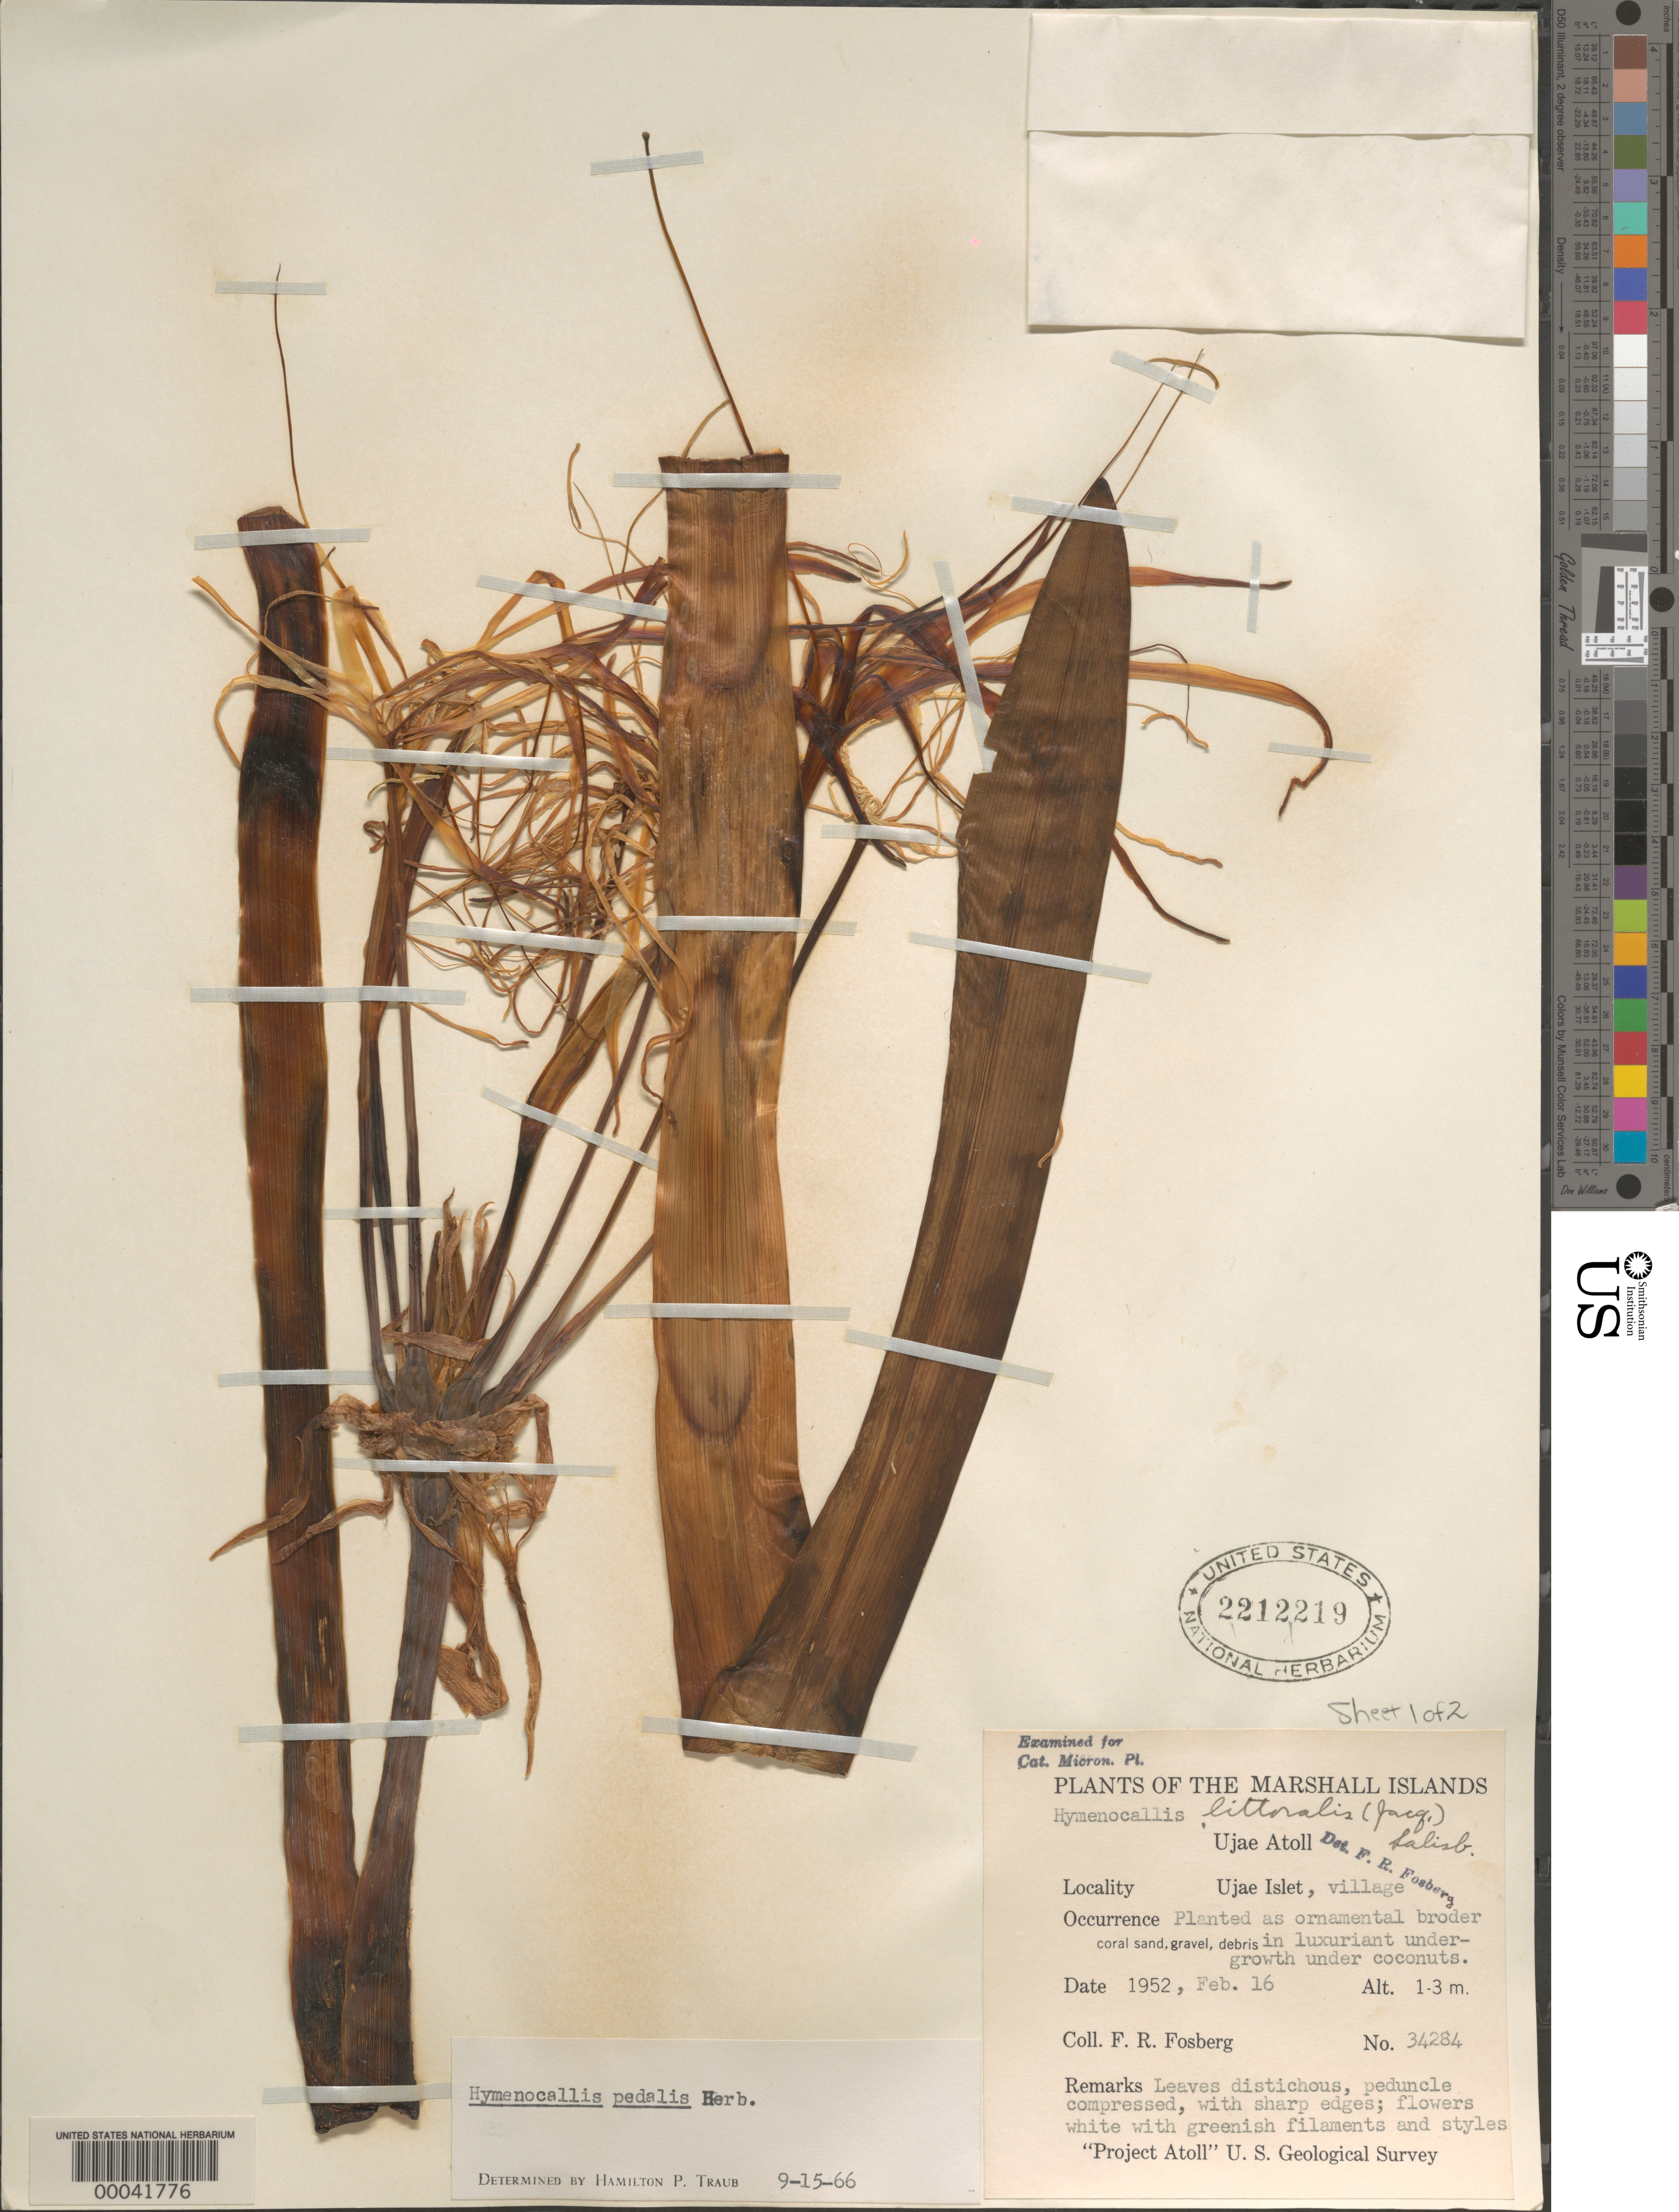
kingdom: Plantae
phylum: Tracheophyta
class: Liliopsida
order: Asparagales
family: Amaryllidaceae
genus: Hymenocallis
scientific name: Hymenocallis pedalis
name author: Herb.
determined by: Traub, H. P.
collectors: F. R. Fosberg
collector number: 34284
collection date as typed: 16 Feb 1952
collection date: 1952-02-16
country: Marshall Islands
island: Ujae Atoll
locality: Ujae Islet, village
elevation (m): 1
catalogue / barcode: US 2212219